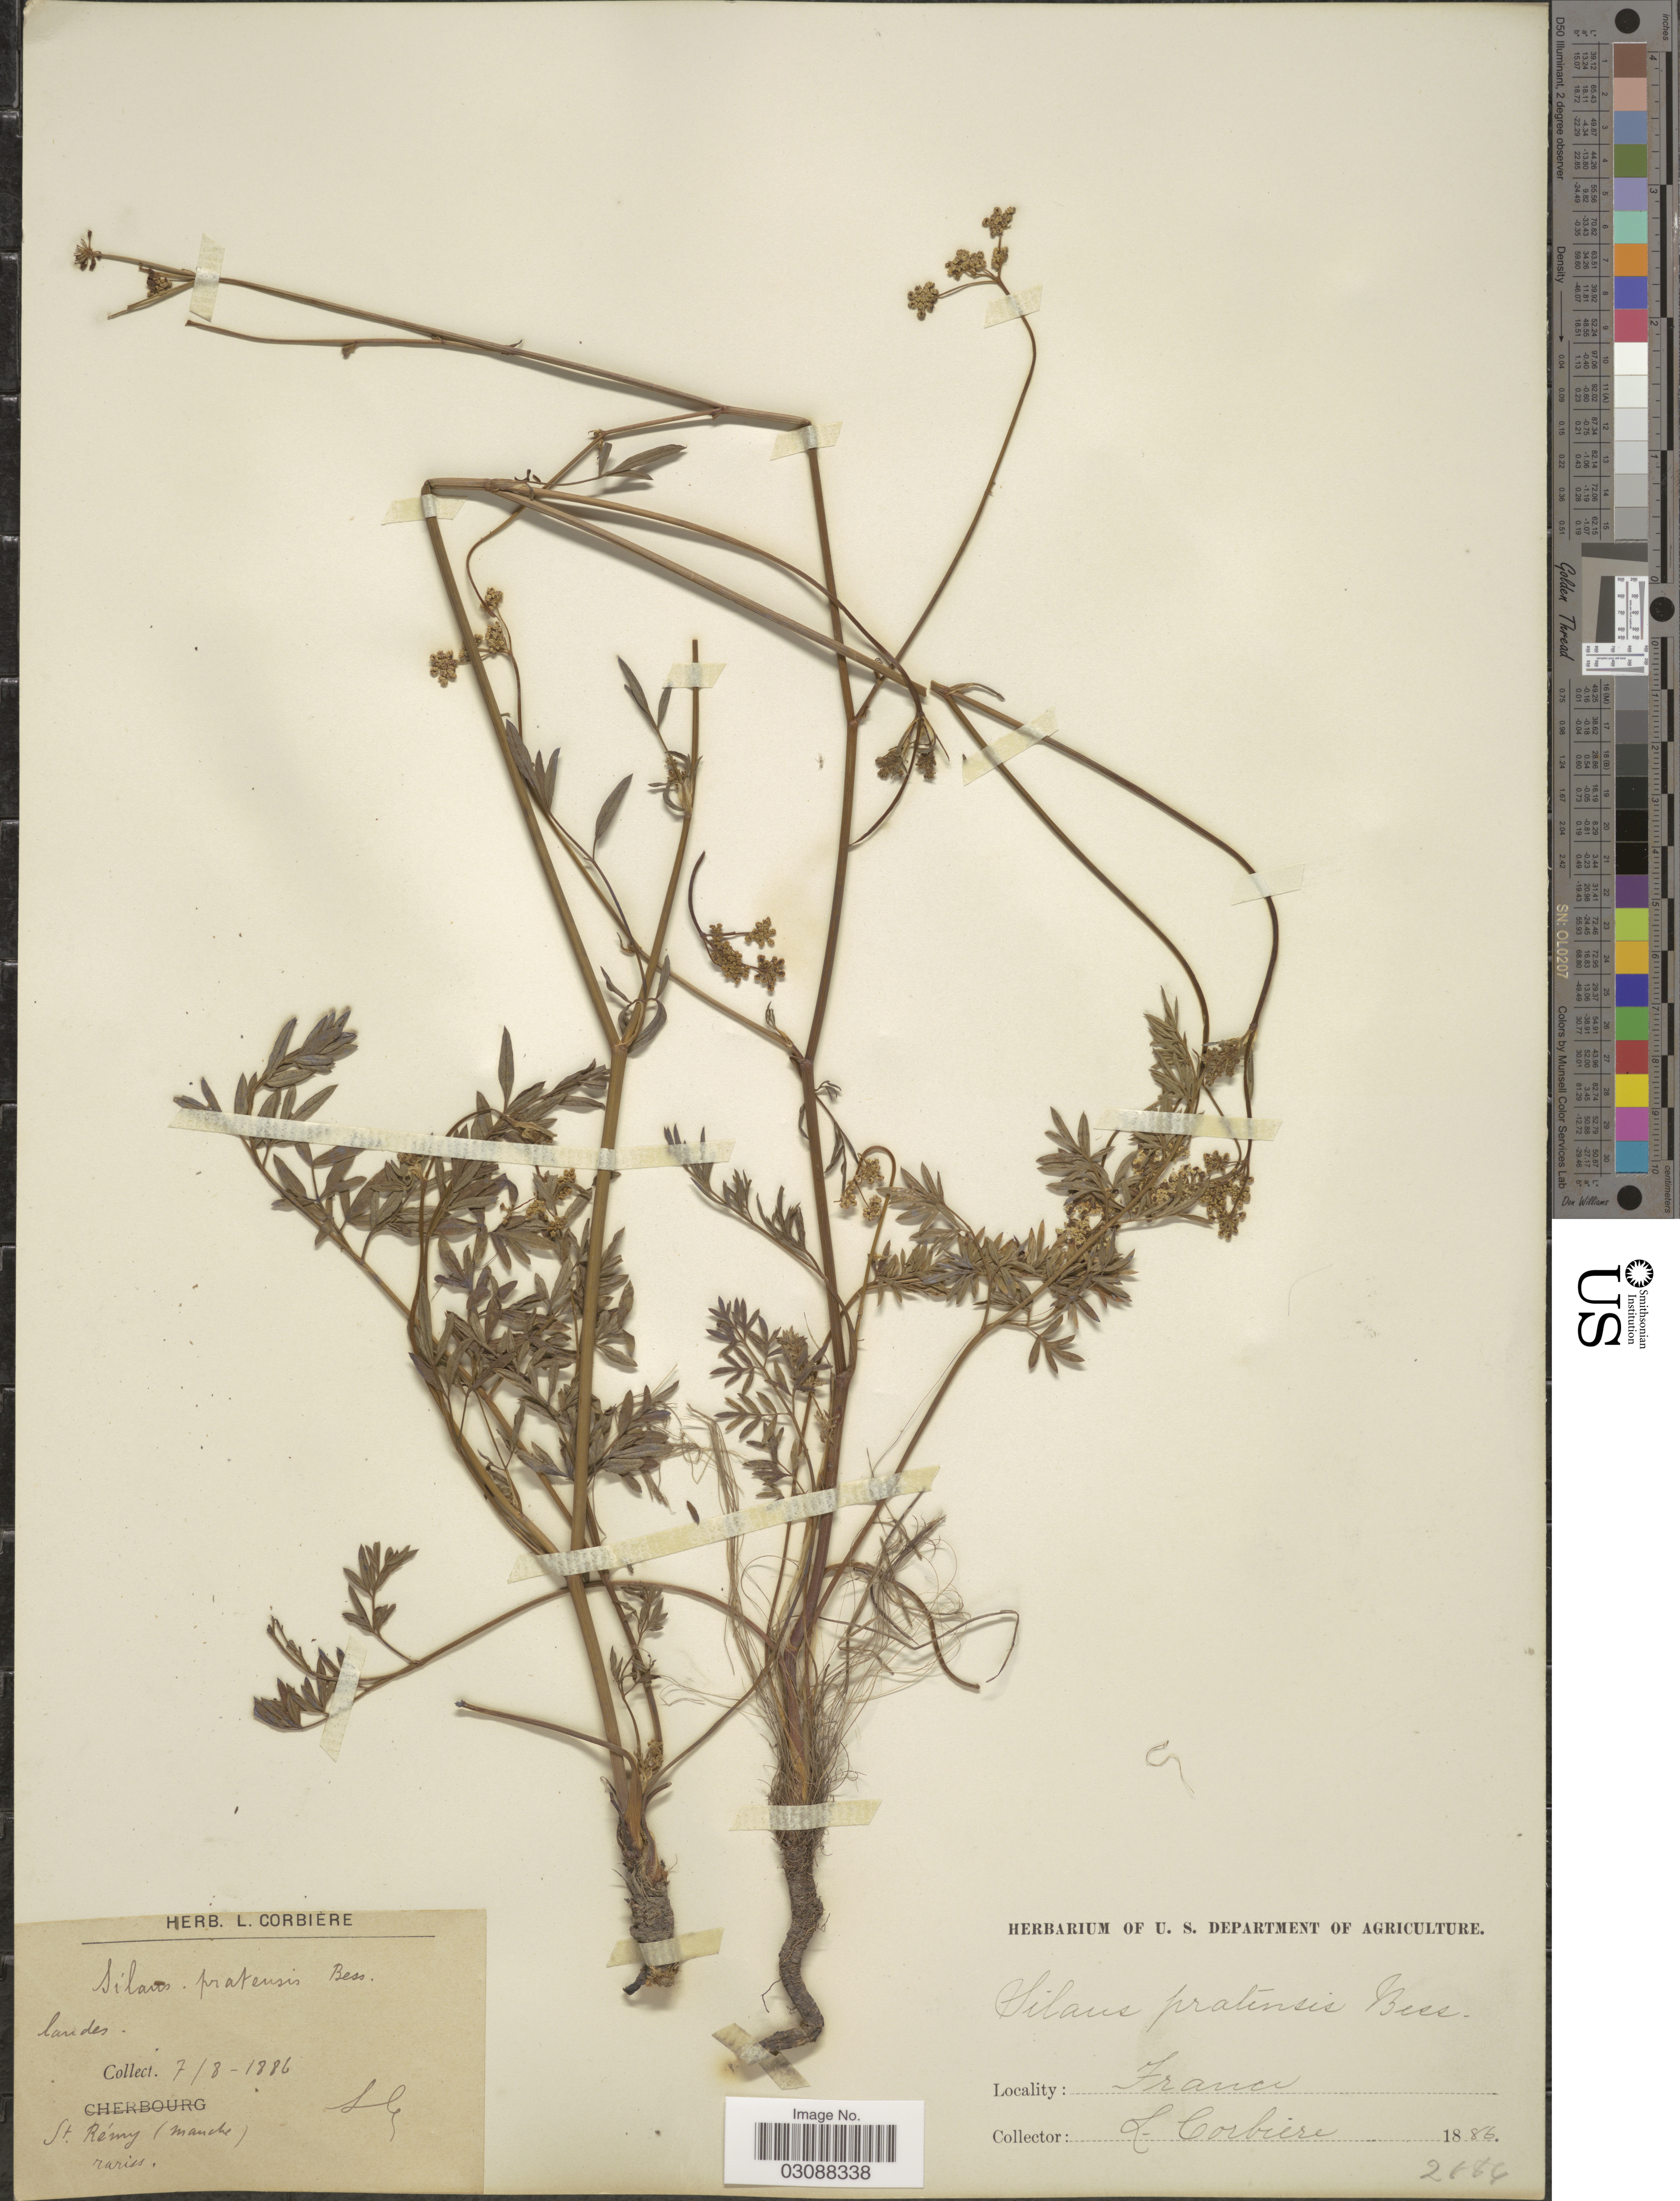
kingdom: Plantae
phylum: Tracheophyta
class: Magnoliopsida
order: Apiales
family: Apiaceae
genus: Silaus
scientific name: Silaus pratensis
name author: (Crantz) Besser ex Schult.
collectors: L. Corbière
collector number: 2684*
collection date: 1886-08-07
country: France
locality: St. Rémy (Manche).